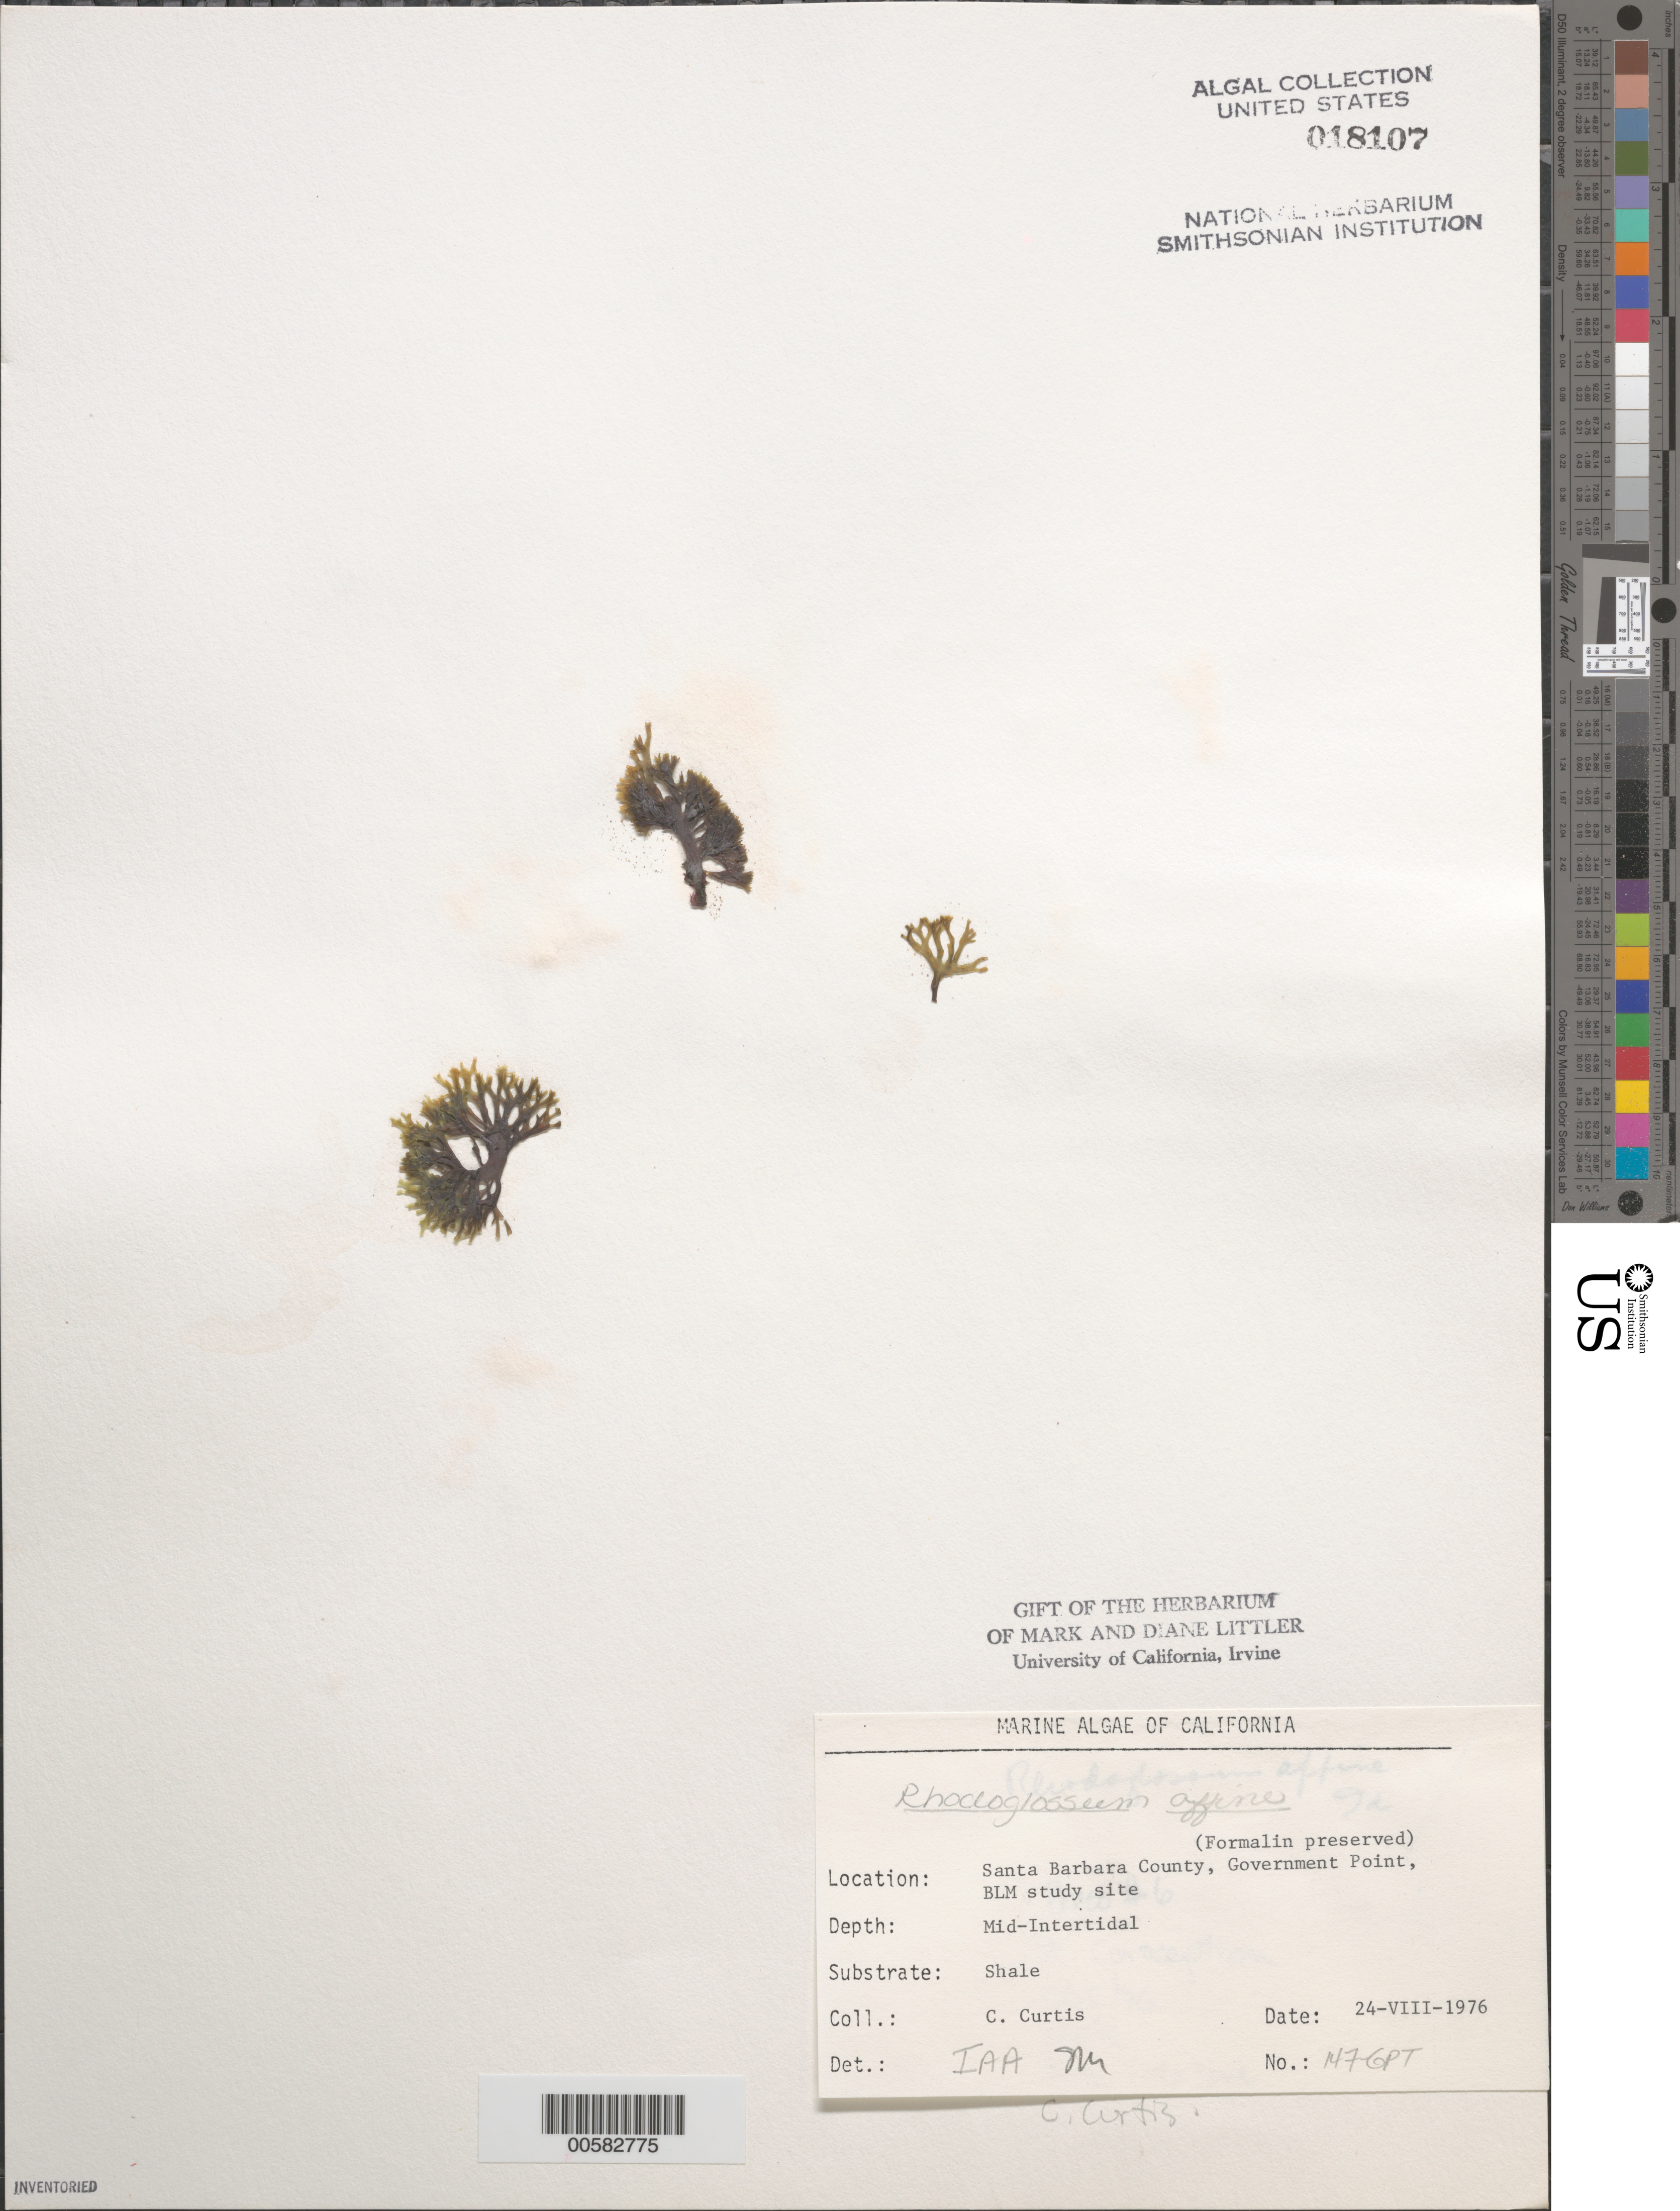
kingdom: Plantae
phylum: Rhodophyta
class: Florideophyceae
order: Gigartinales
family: Gigartinaceae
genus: Mazzaella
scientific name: Mazzaella affinis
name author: (Harvey) Fredericq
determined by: Algae name updating Project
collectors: C. Curtis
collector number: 147-GPT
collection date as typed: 24 Aug 1976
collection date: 1976-08-24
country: United States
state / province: California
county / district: Santa Barbara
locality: Government Point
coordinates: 34 26'31"N, 120 24'06"W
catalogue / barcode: US 18107